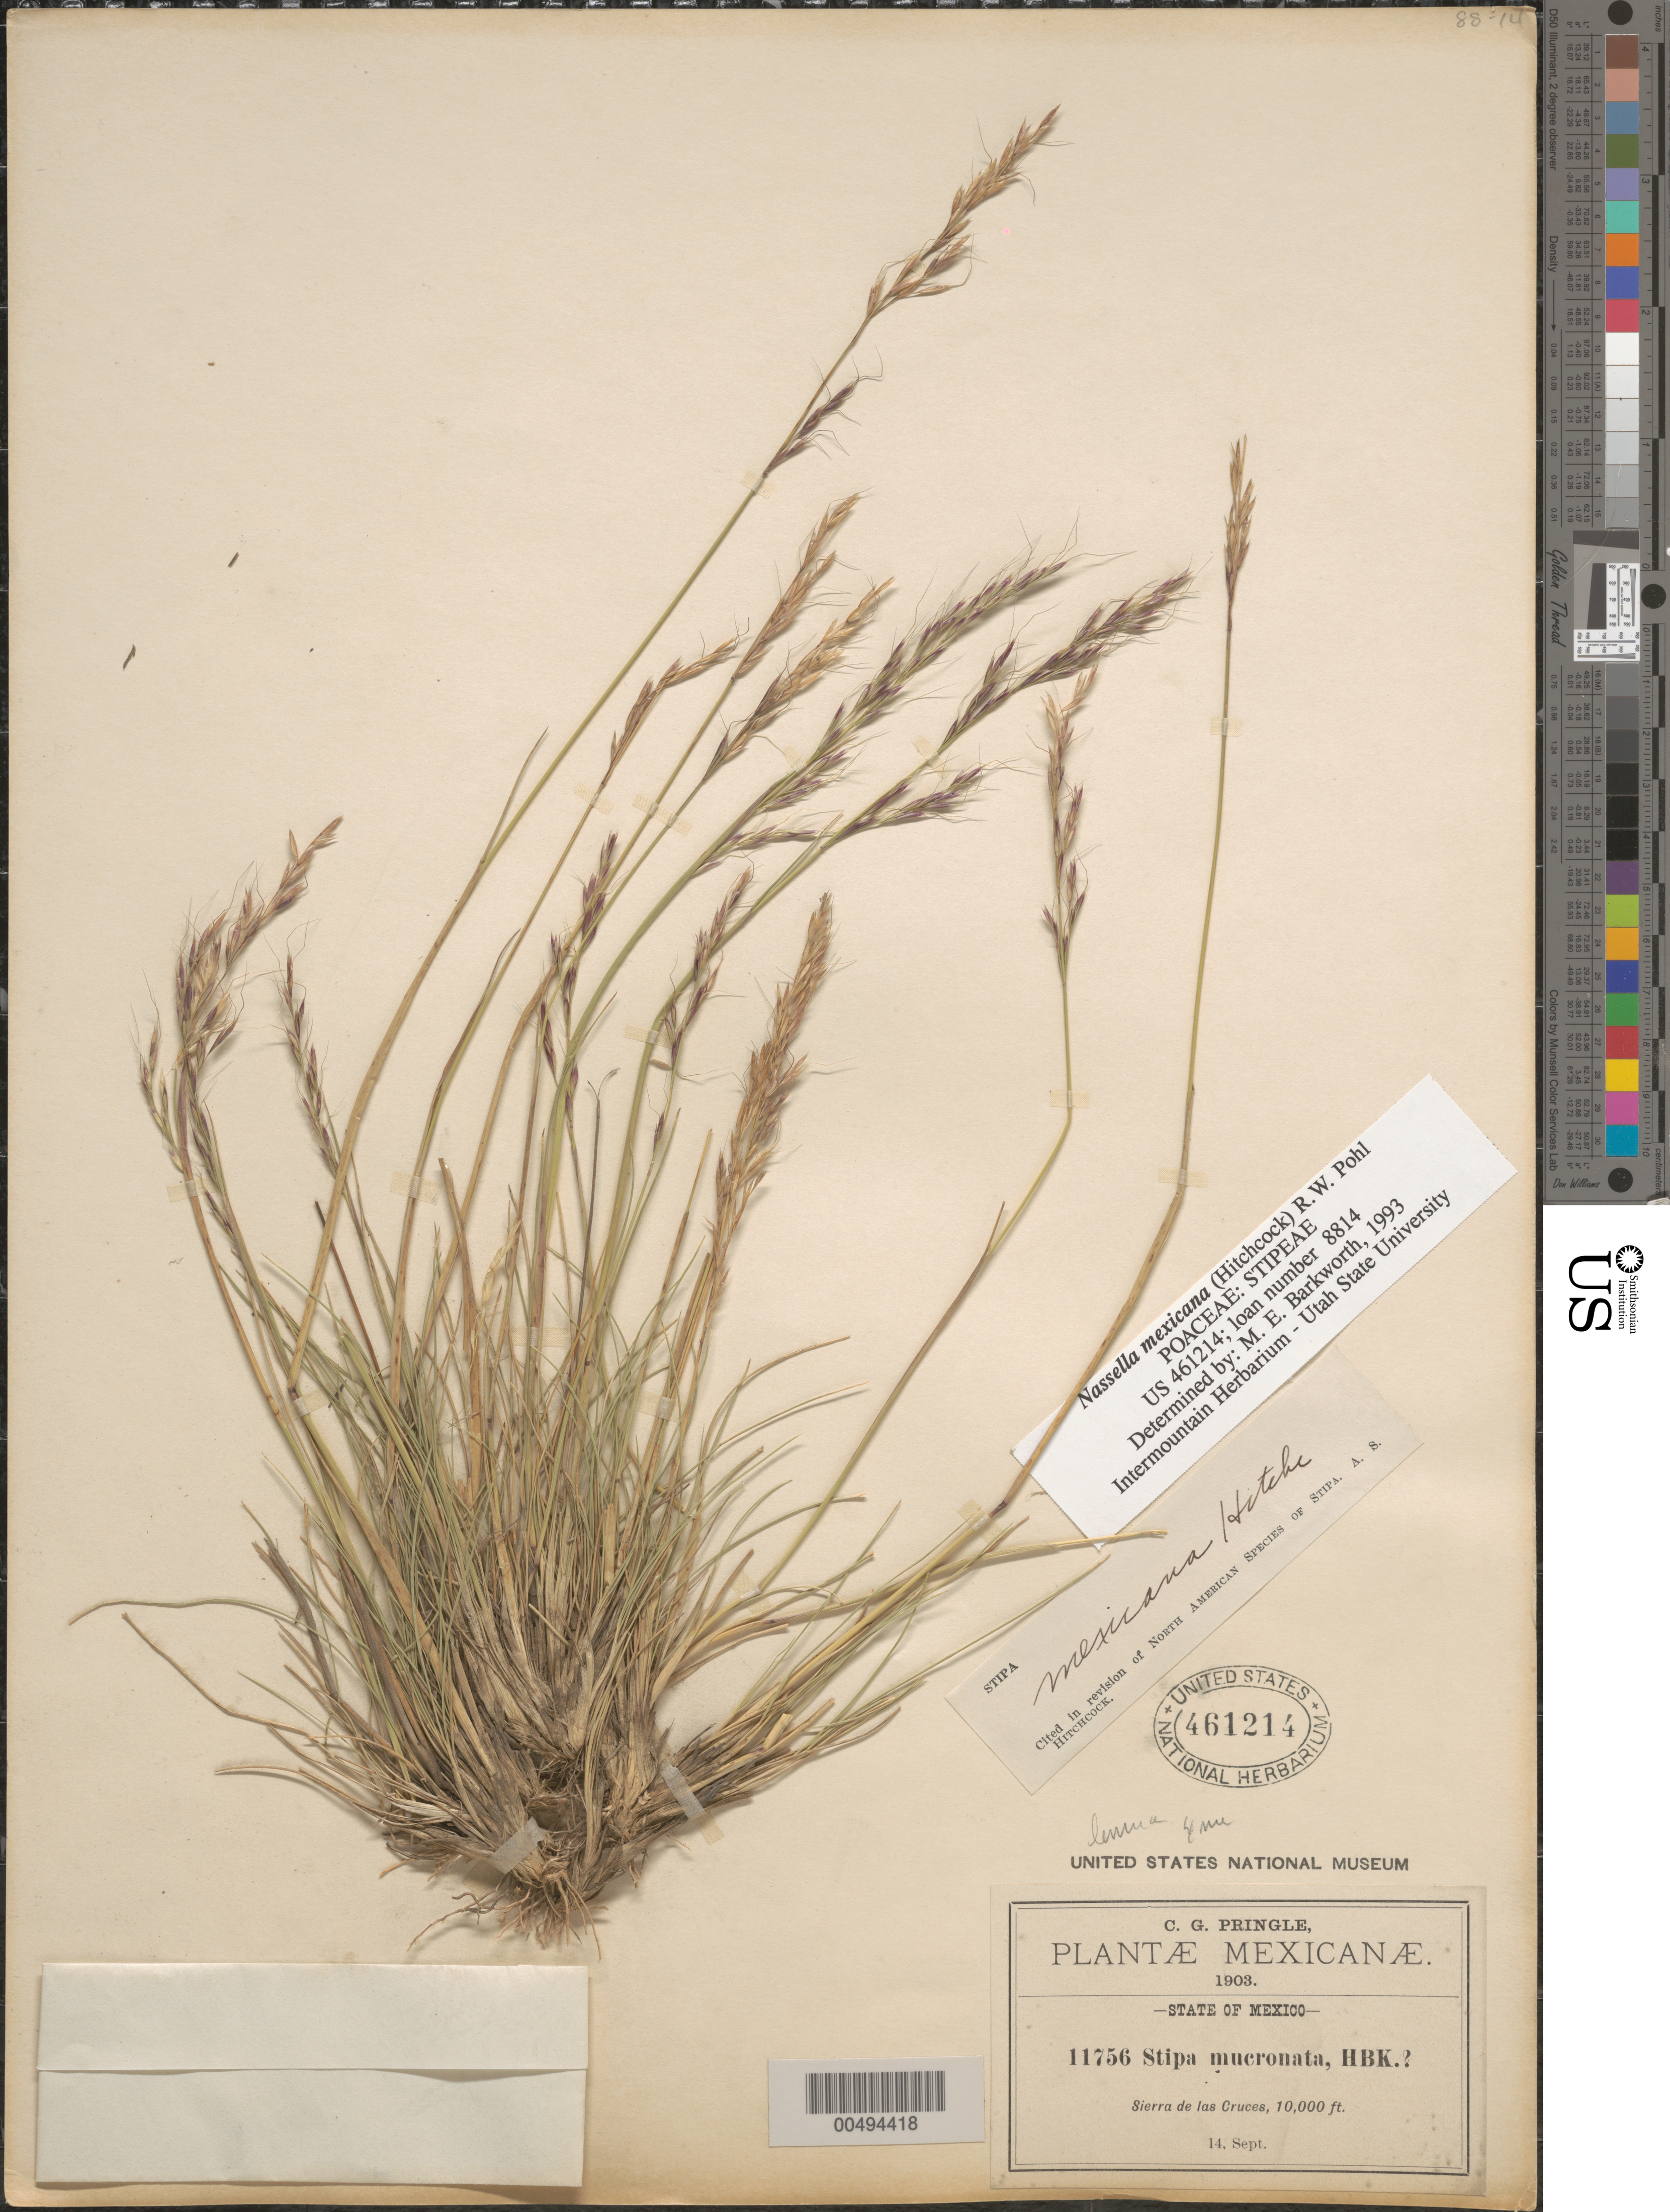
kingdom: Plantae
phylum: Tracheophyta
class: Liliopsida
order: Poales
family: Poaceae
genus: Nassella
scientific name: Nassella mexicana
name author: (Hitchc.) R.W. Pohl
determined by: Barkworth, M. E.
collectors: C. G. Pringle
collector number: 11756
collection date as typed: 14 Sep 1903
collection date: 1903-09-14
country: Mexico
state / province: México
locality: Sierra de las Cruces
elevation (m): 3048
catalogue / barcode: US 461214